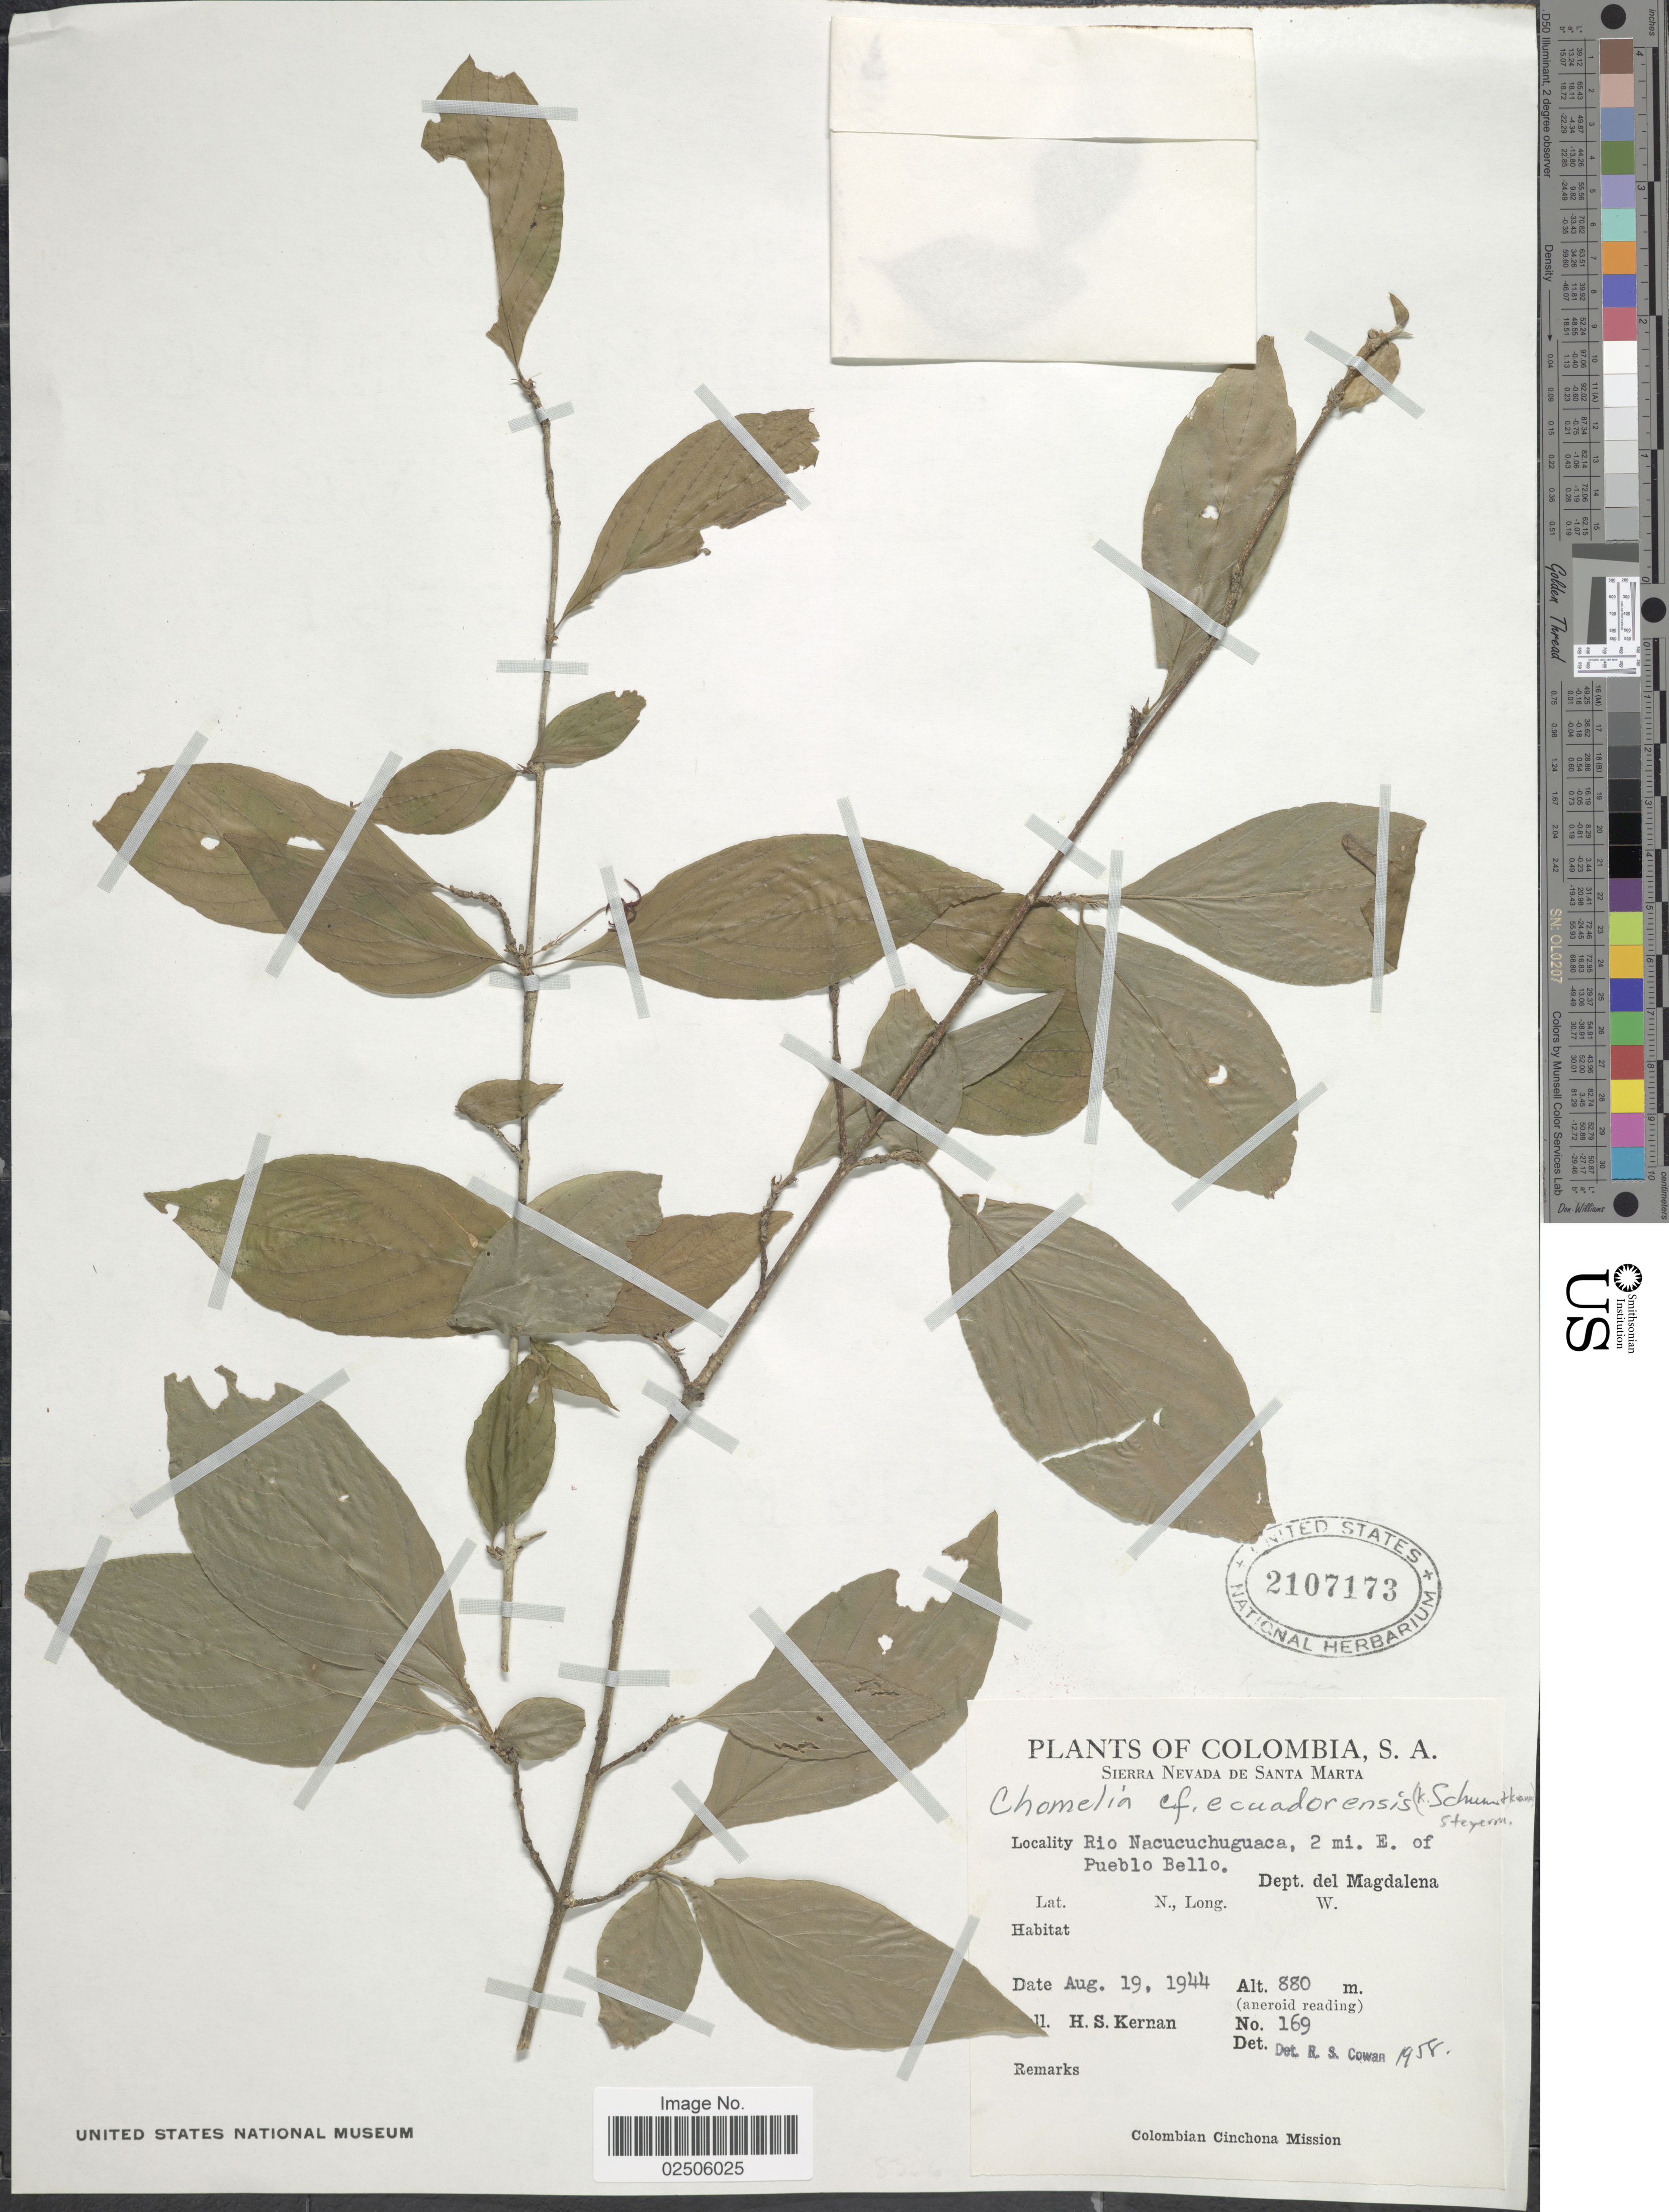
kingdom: Plantae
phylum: Tracheophyta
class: Magnoliopsida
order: Gentianales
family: Rubiaceae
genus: Chomelia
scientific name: Chomelia ecuadorensis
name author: (K. Schum. & Krause) Steyerm.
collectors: H. Kernan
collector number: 169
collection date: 1944-08-19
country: Colombia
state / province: Magdalena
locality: Sierra Nevada de Santa Marta, Rio Nacucuchuguaca, 2 mi. E. of Pueblo Bello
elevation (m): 880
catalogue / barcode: US 2107173